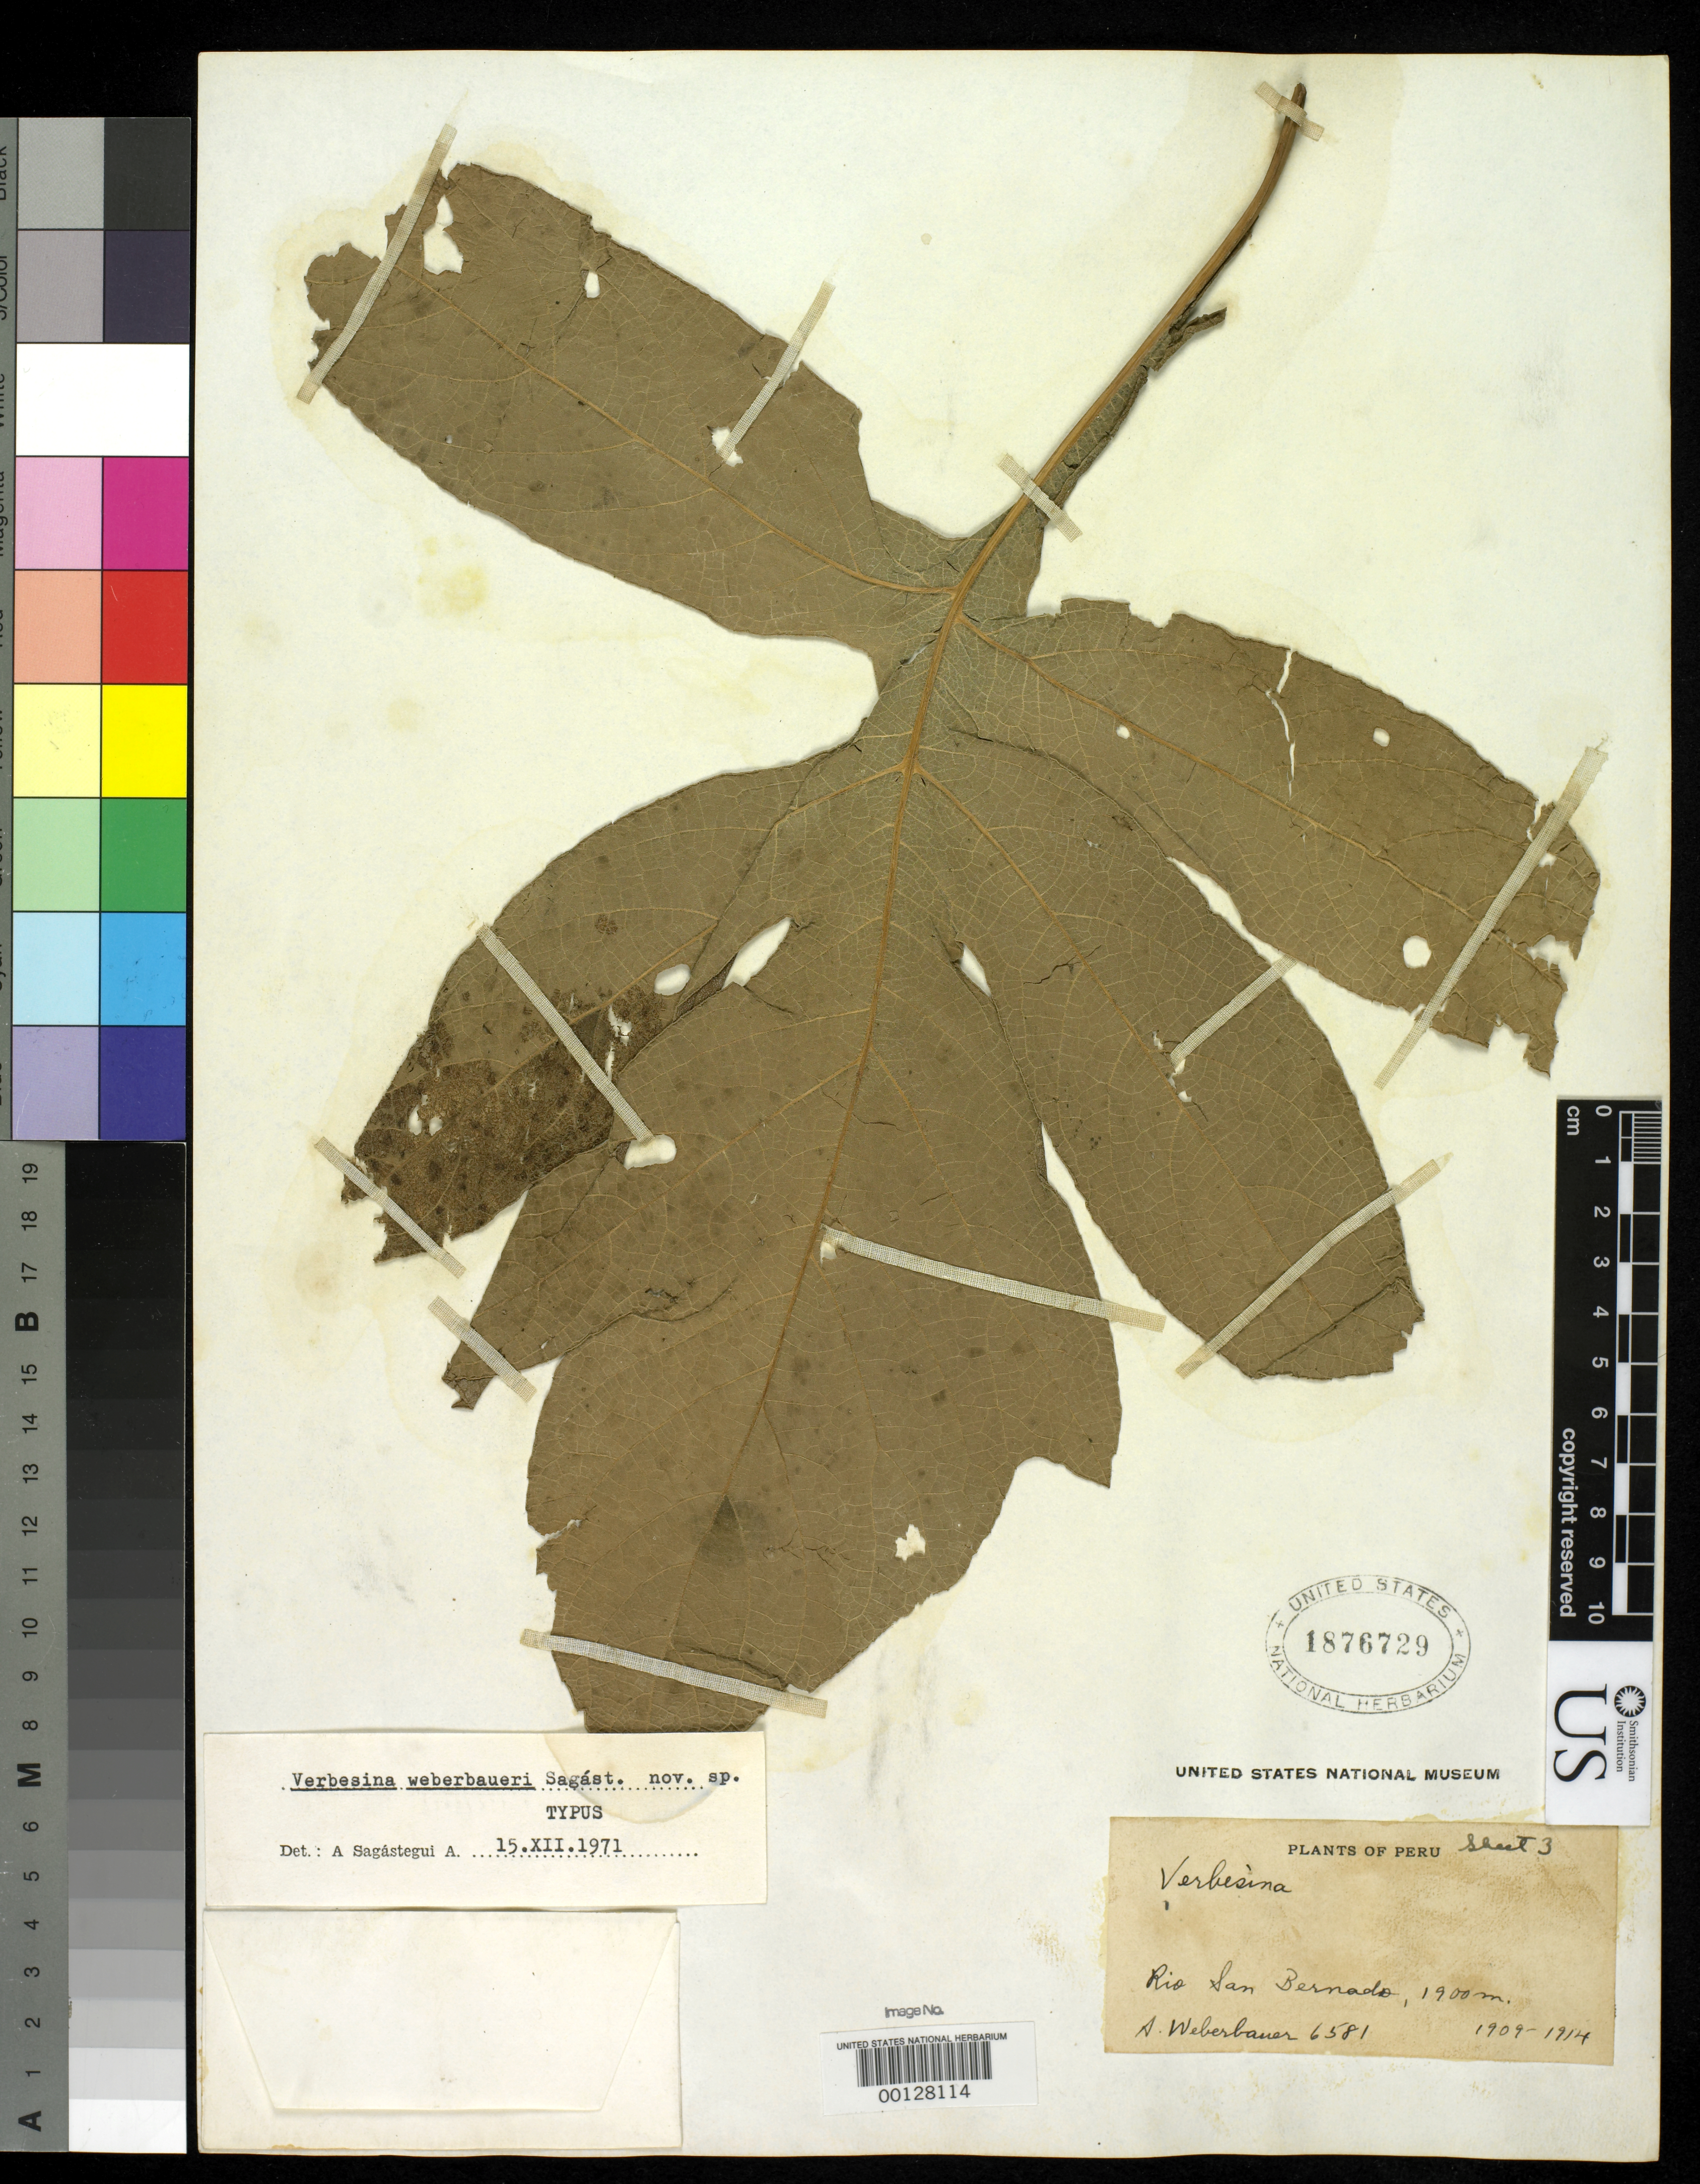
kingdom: Plantae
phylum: Tracheophyta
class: Magnoliopsida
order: Asterales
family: Asteraceae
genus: Verbesina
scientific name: Verbesina weberbaueri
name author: Sagást.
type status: Holotype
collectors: A. Weberbauer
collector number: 6581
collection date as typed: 1909 to -- --- 1919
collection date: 1909/1919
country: Peru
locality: Río San Bernado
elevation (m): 1900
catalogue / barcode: US 1876729